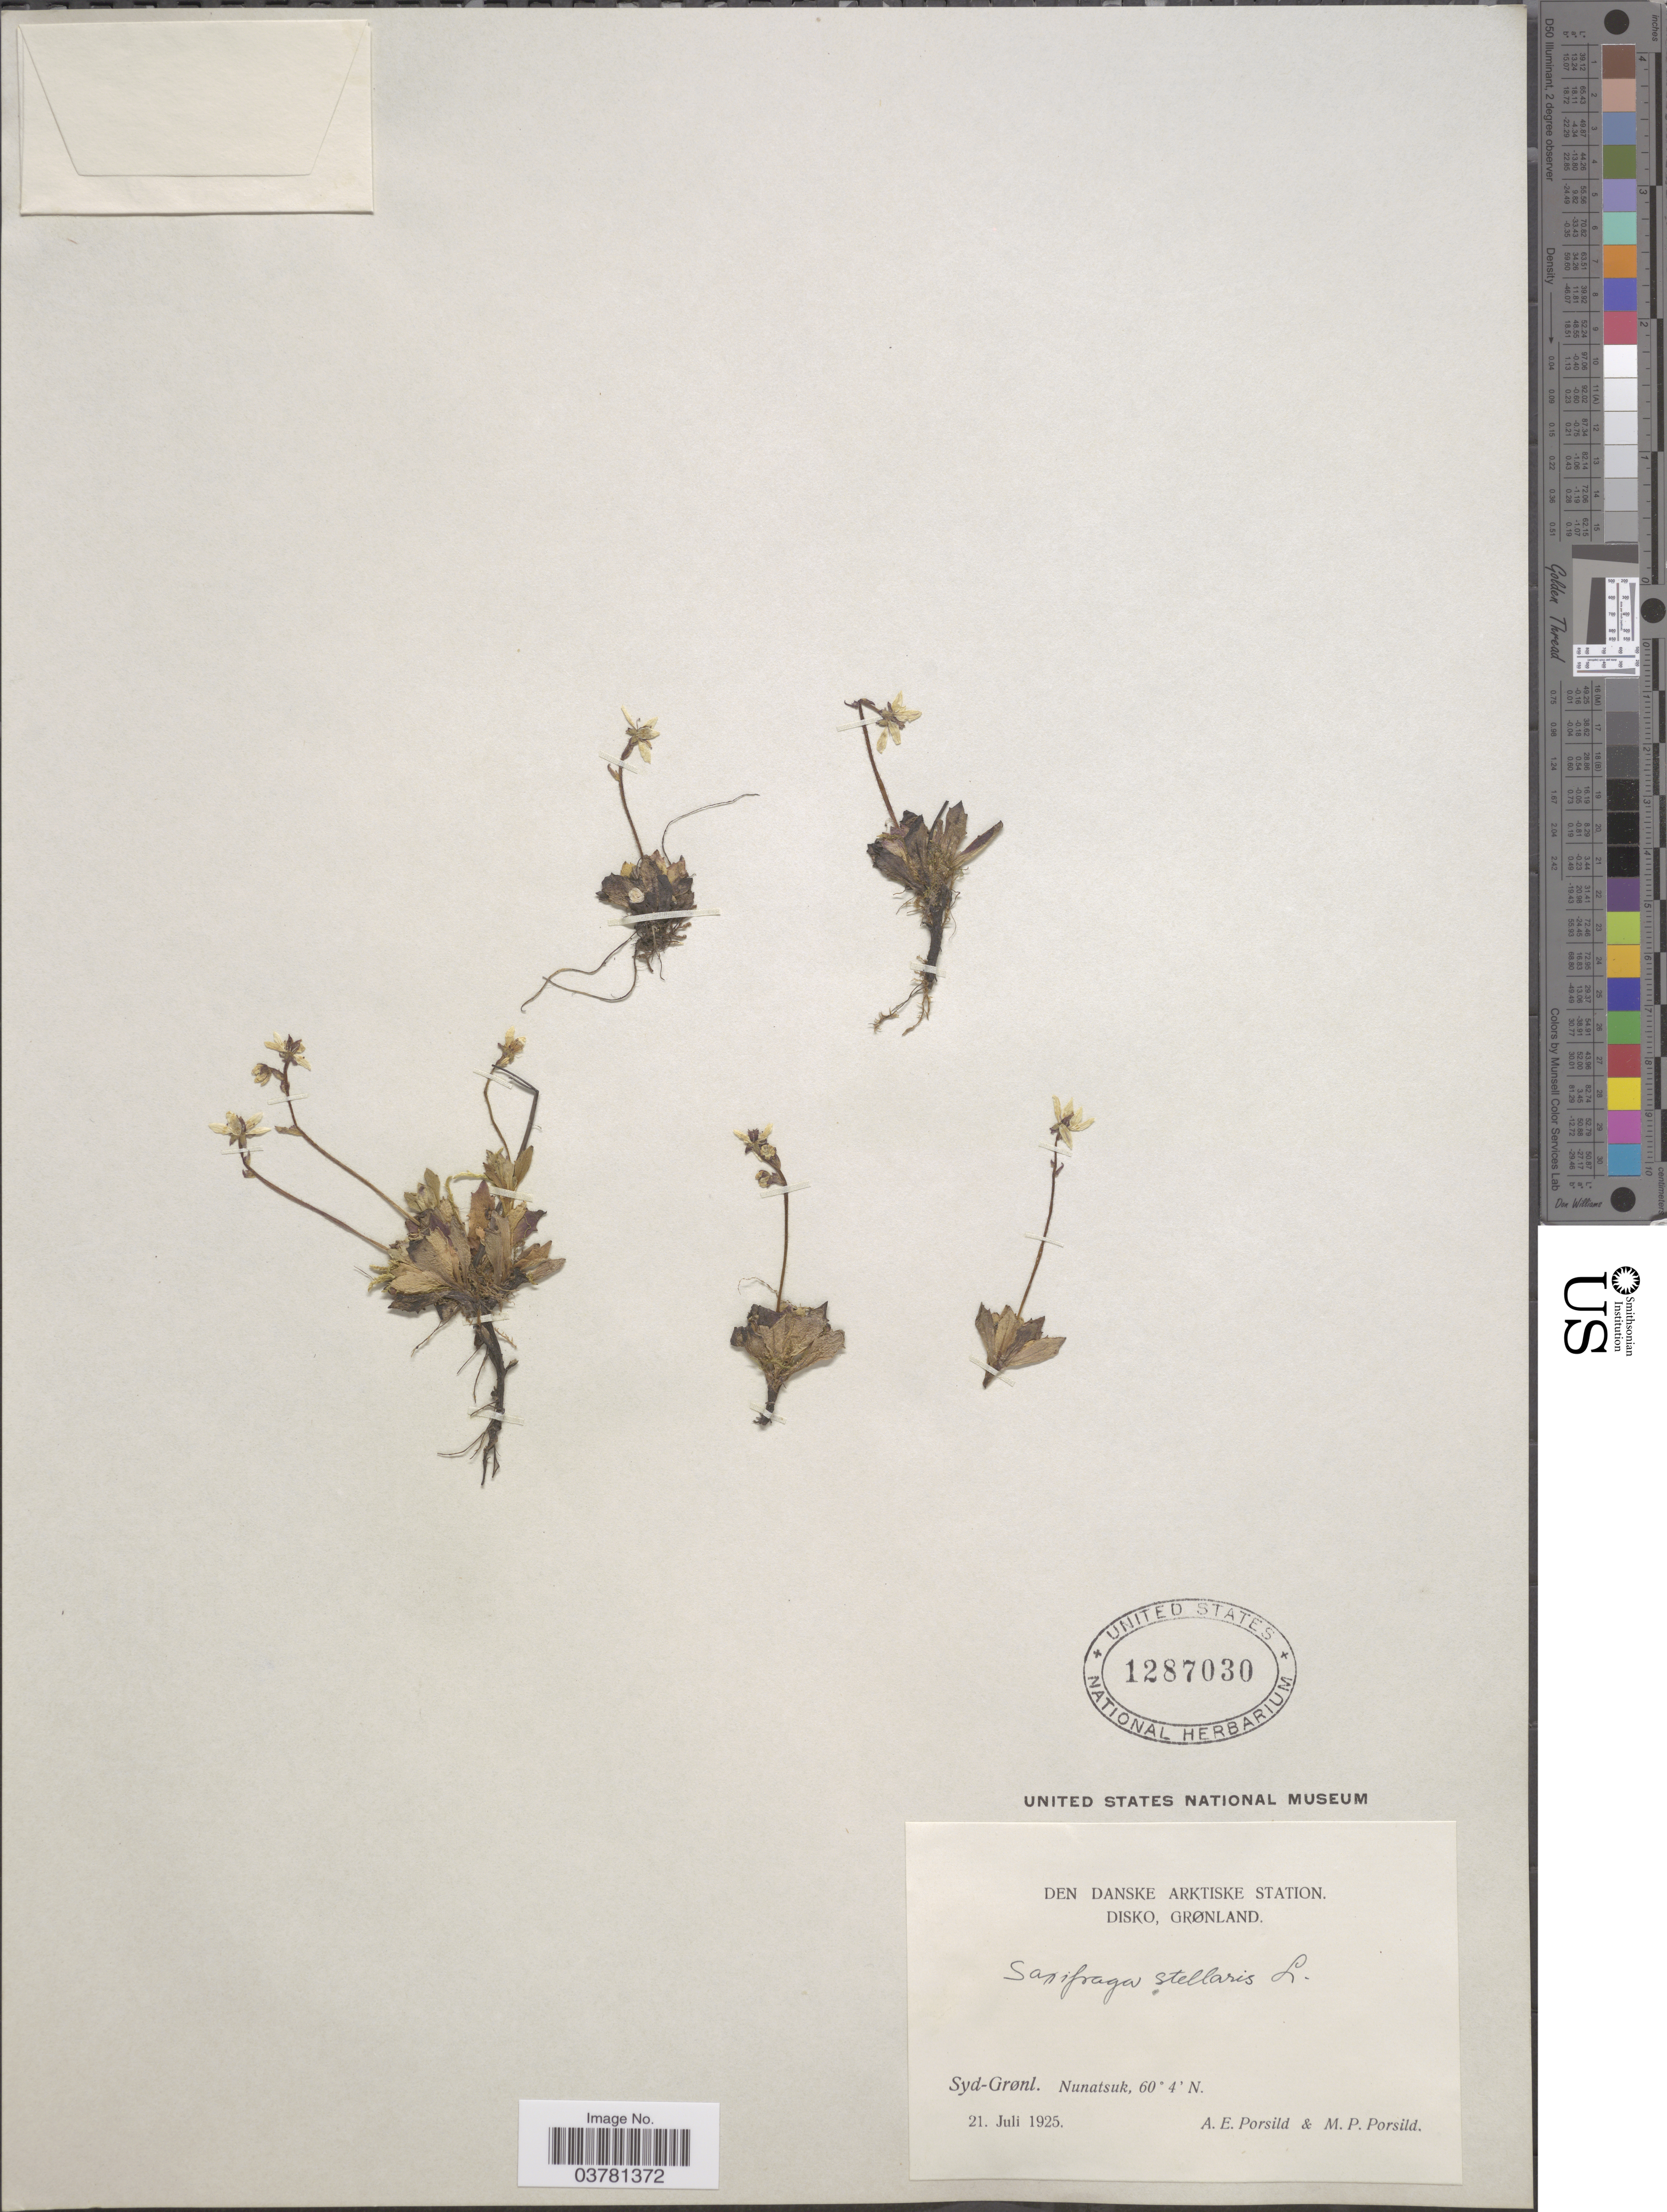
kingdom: Plantae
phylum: Tracheophyta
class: Magnoliopsida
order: Saxifragales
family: Saxifragaceae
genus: Micranthes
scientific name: Micranthes stellaris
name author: (L.) Galasso et al.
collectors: A. E. Porsild & M. P. Porsild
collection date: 1925-07-21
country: Greenland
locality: Den Danske Arktiske Station. Disko, Grønland. Syd-Grønl. Nunatsuk.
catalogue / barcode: US 1287030